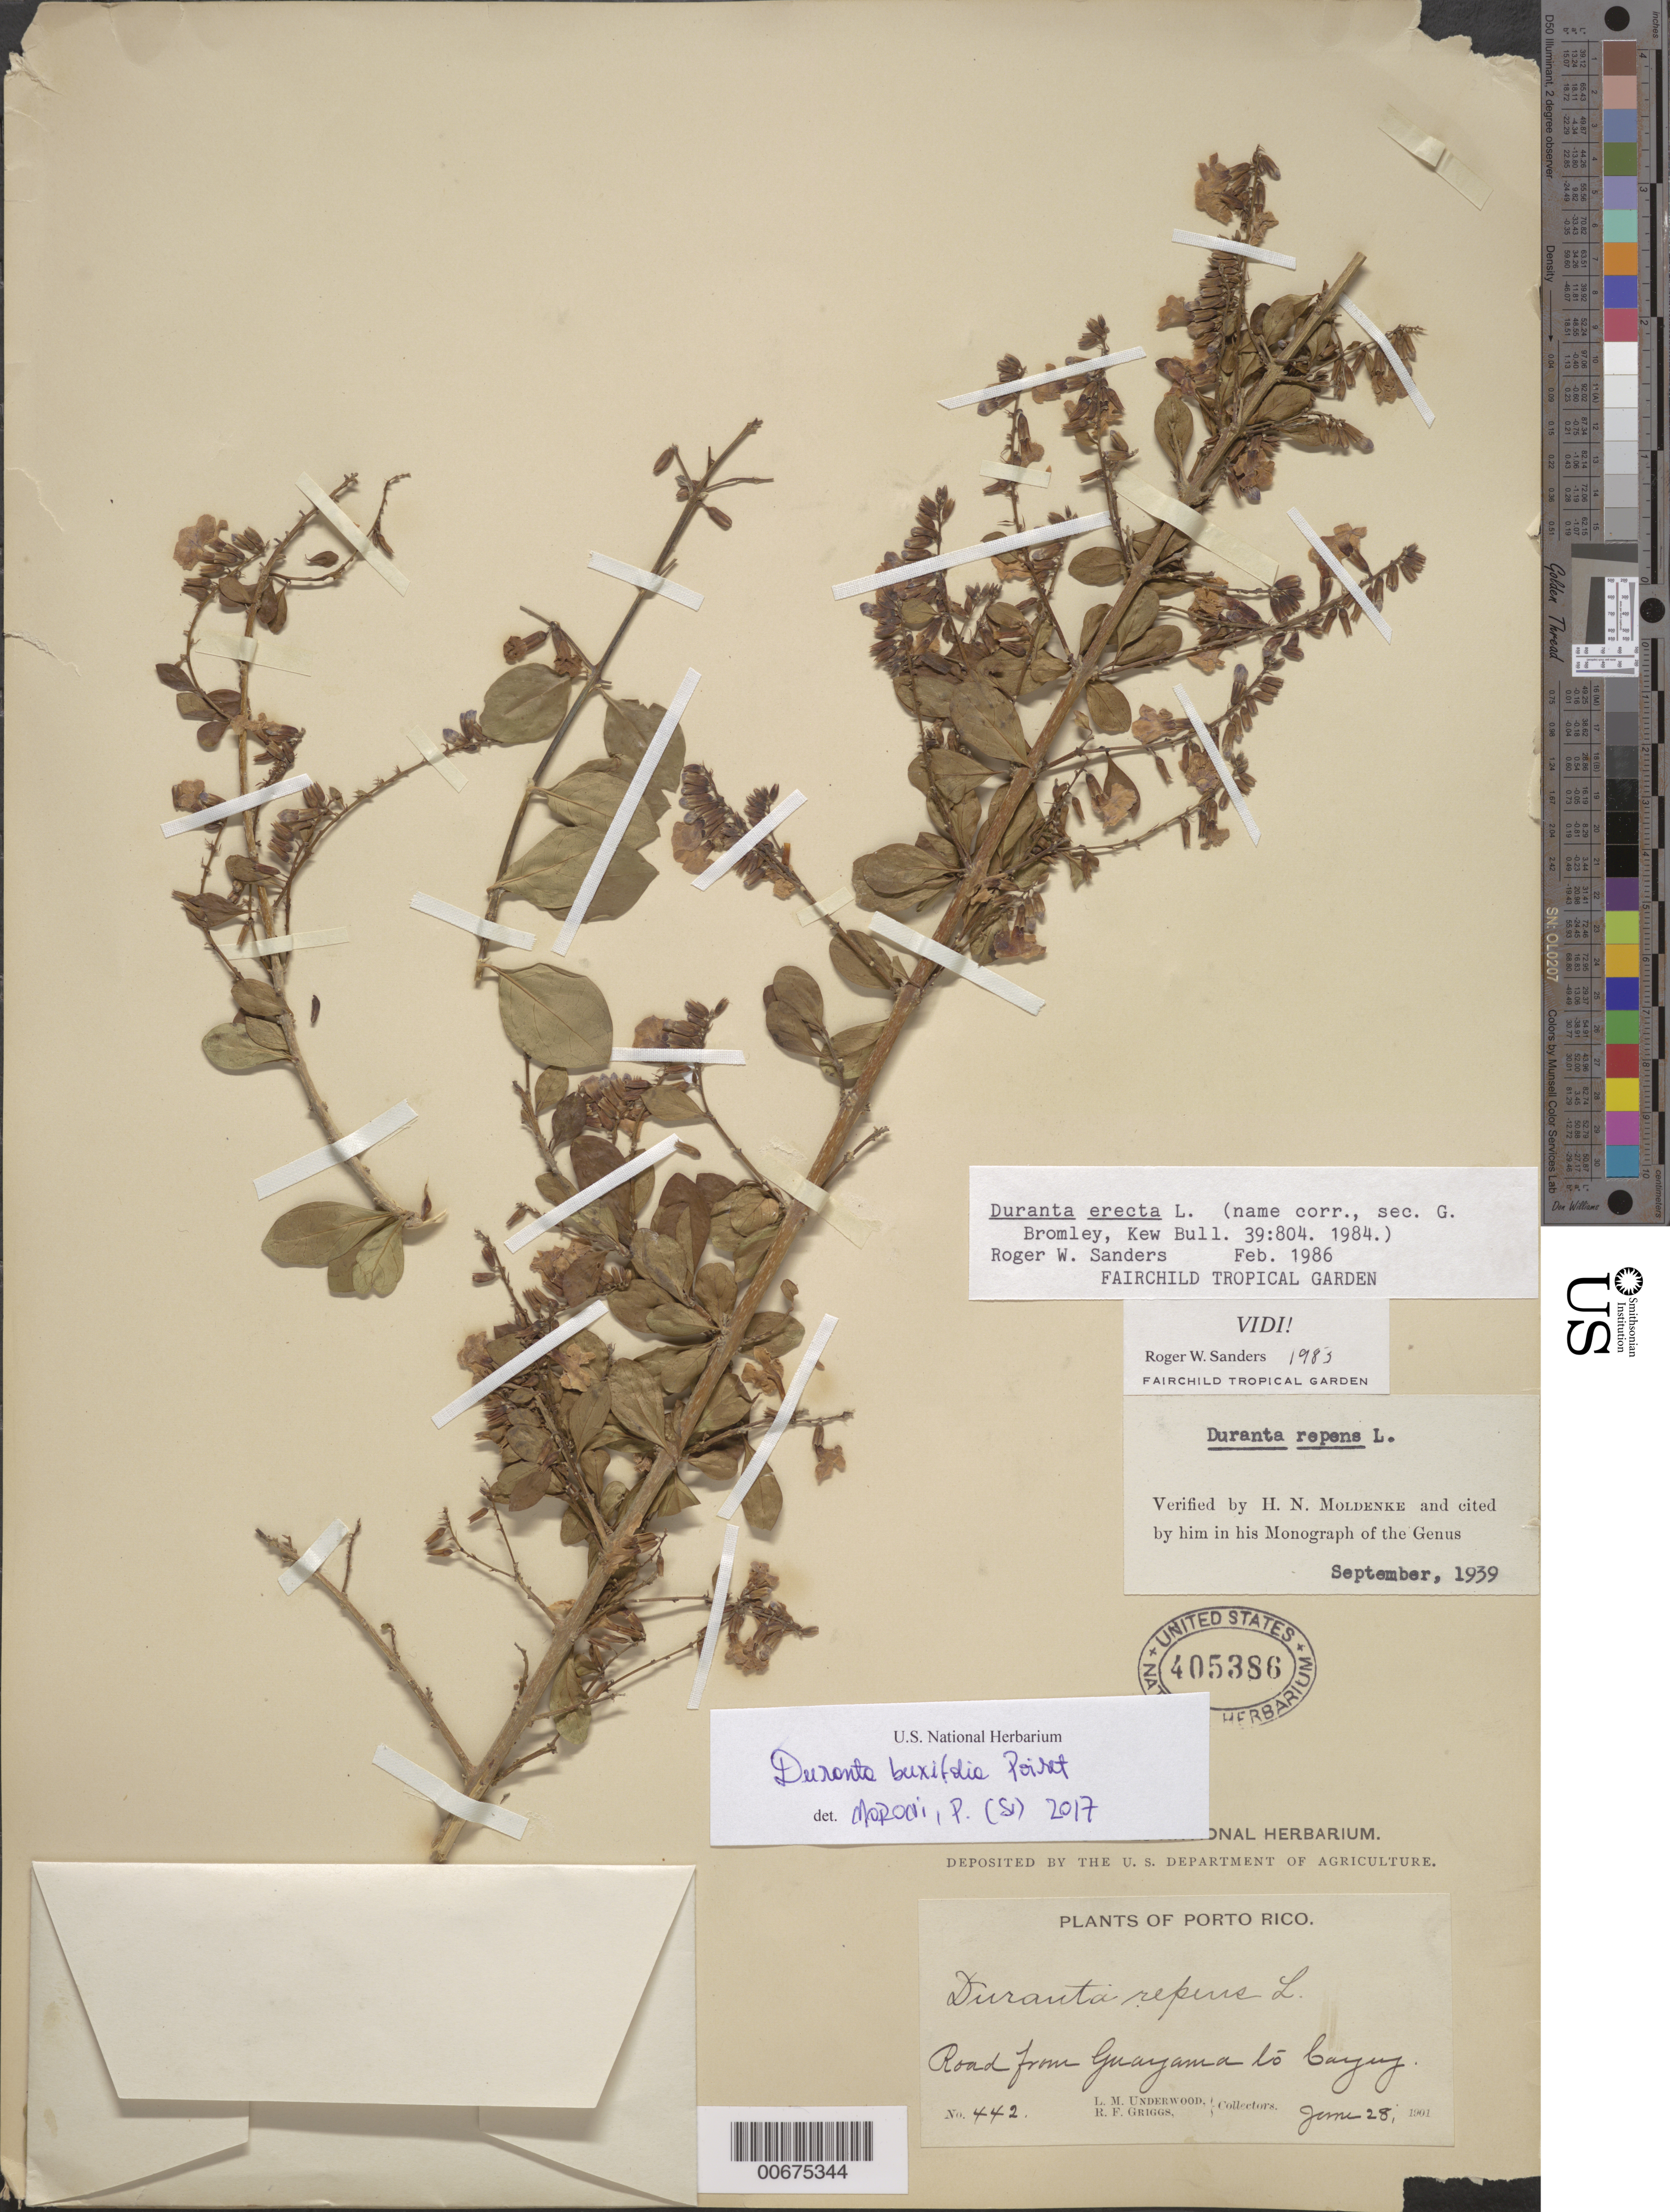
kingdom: Plantae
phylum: Tracheophyta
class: Magnoliopsida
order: Lamiales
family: Verbenaceae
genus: Duranta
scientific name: Duranta erecta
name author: L.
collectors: L. M. Underwood & R. F. Griggs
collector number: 442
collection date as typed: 28 Jun 1901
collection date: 1901-06-28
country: Puerto Rico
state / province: Guayama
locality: road from Guayama to Cayey.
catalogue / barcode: US 405386